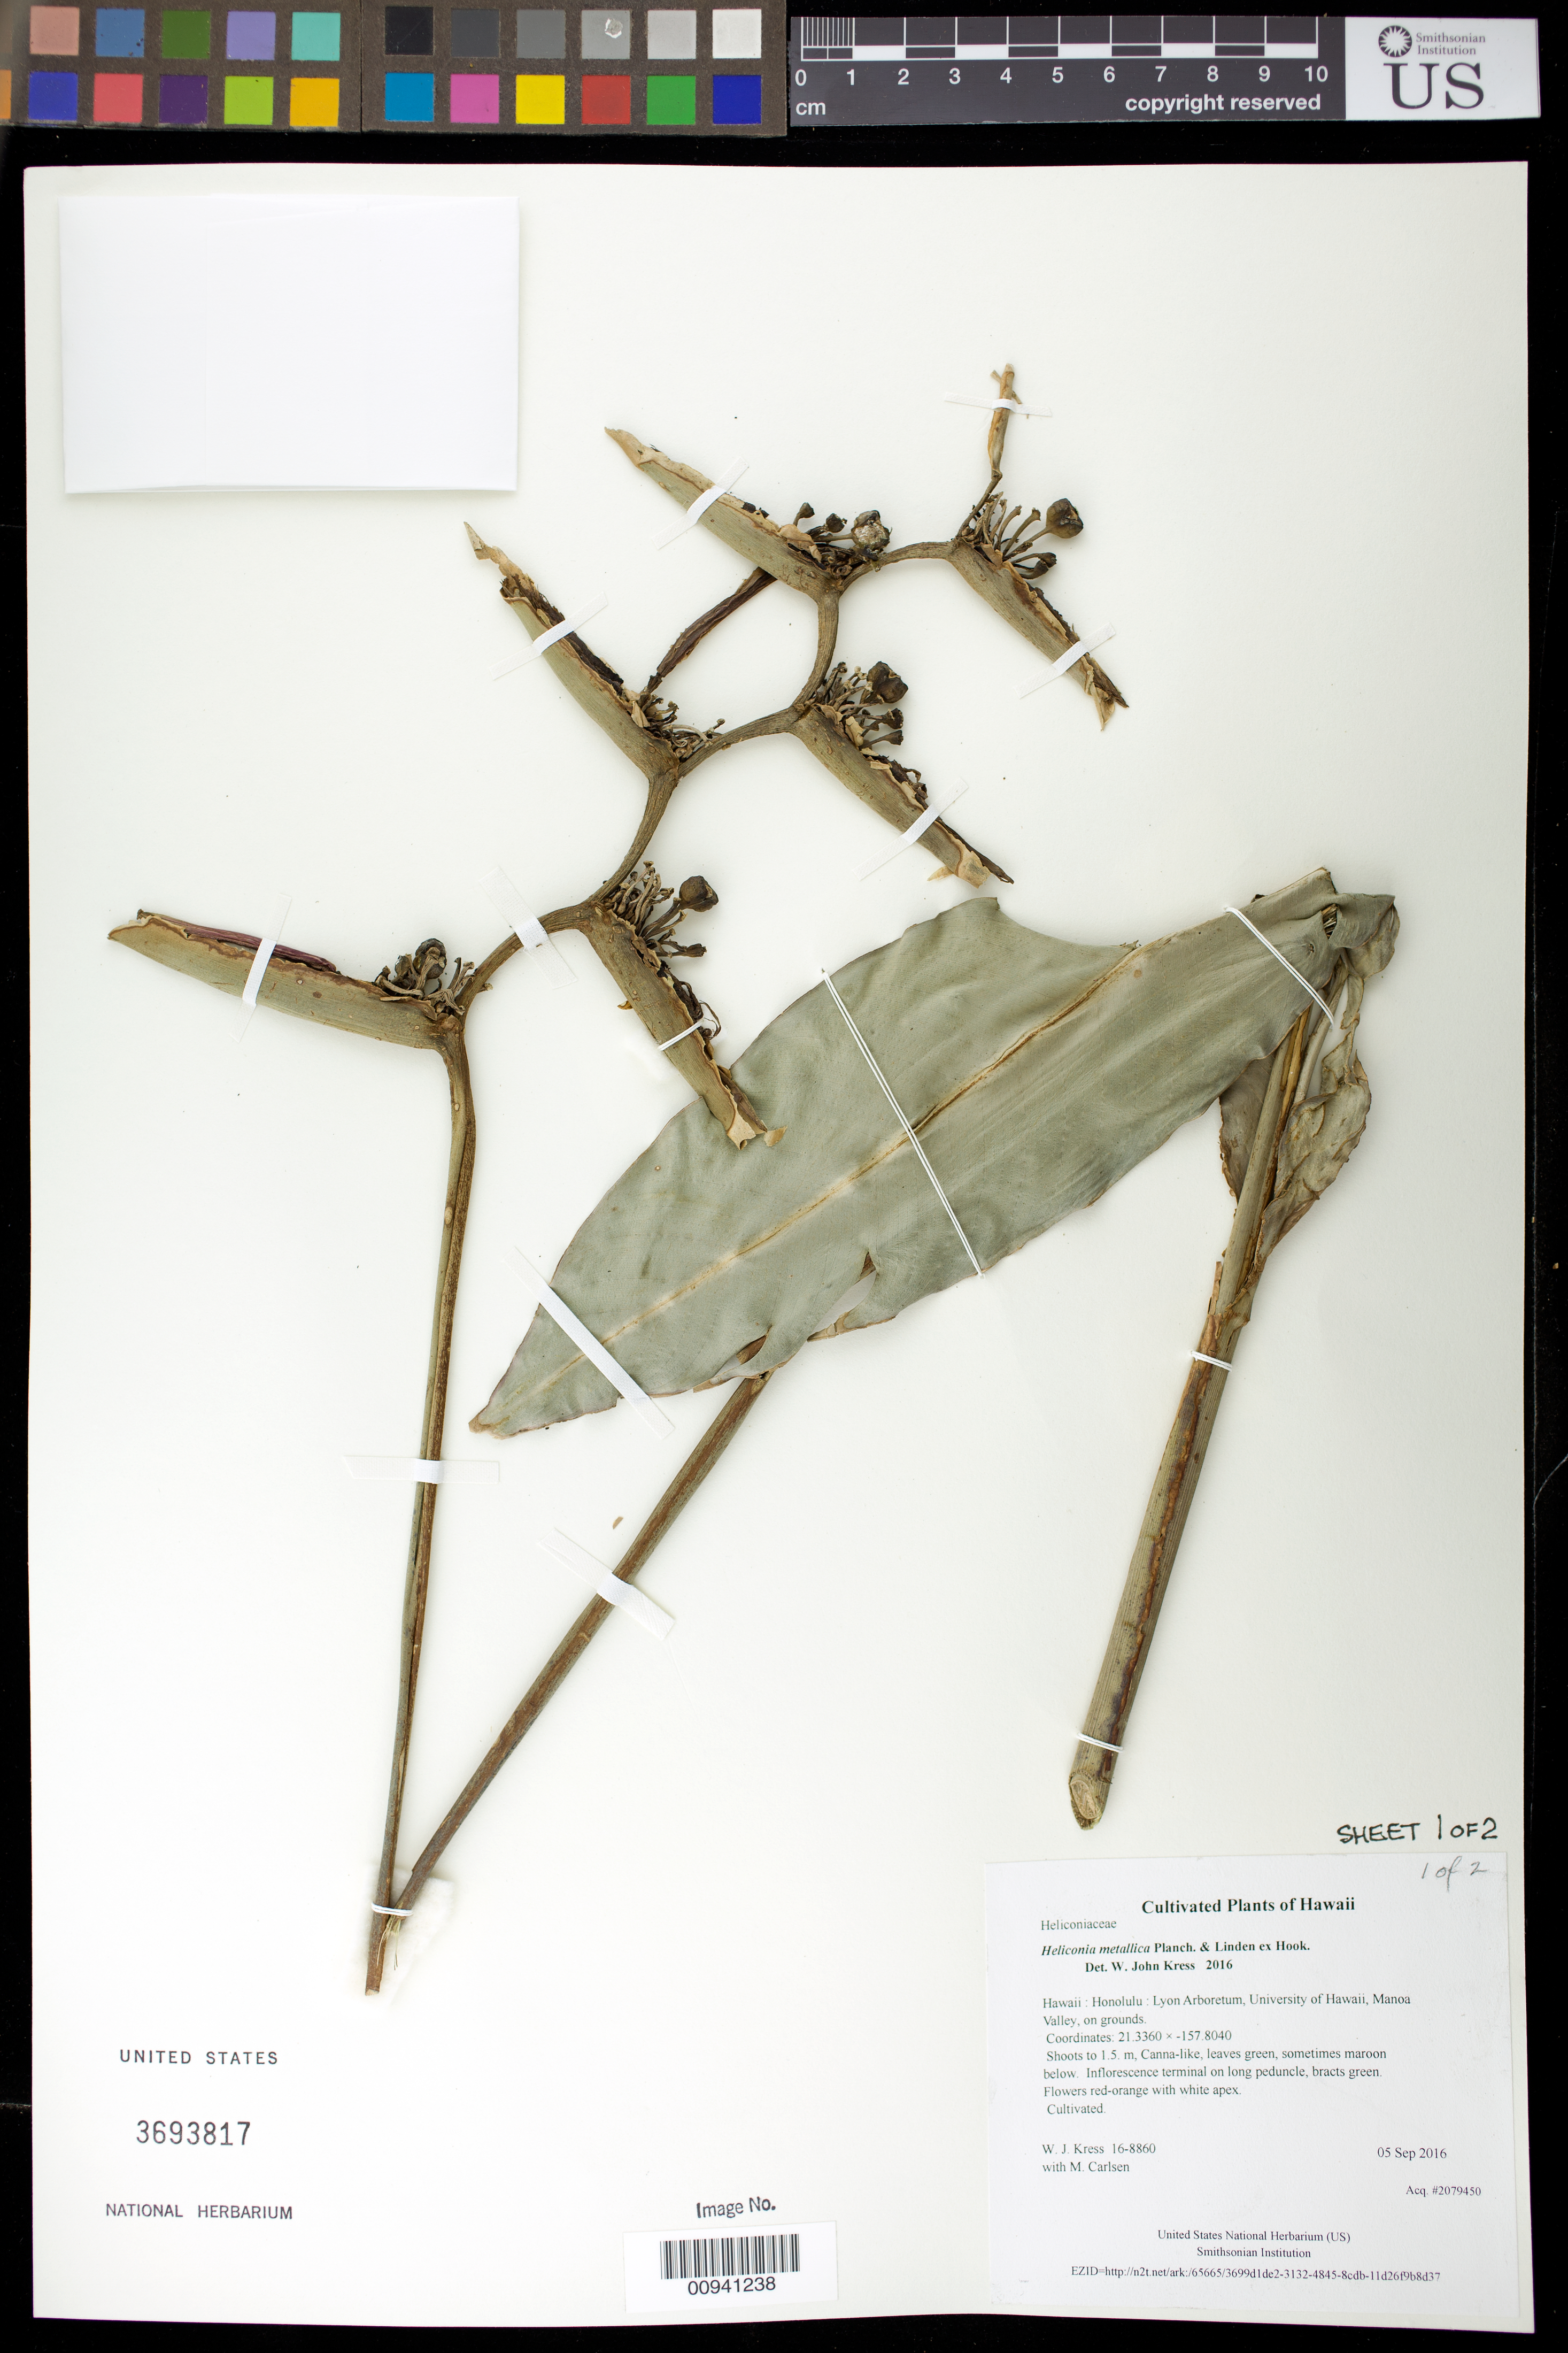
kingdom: Plantae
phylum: Tracheophyta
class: Liliopsida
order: Zingiberales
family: Heliconiaceae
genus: Heliconia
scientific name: Heliconia metallica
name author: Planch. & Linden ex Hook.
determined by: Kress, W. J., (US), Smithsonian Institution - National Museum of Natural History (UNITED STATES)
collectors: W. J. Kress & M. M. Carlsen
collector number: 16-8860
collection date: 2016-09-05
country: United States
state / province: Hawaii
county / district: Honolulu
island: Oahu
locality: Lyon Arboretum, University of Hawaii, Manoa Valley, on grounds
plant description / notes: Frozen tissue stored in Biorepository at AG5NN16; dried tissue stored at AG5NN15.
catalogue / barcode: US 3693817